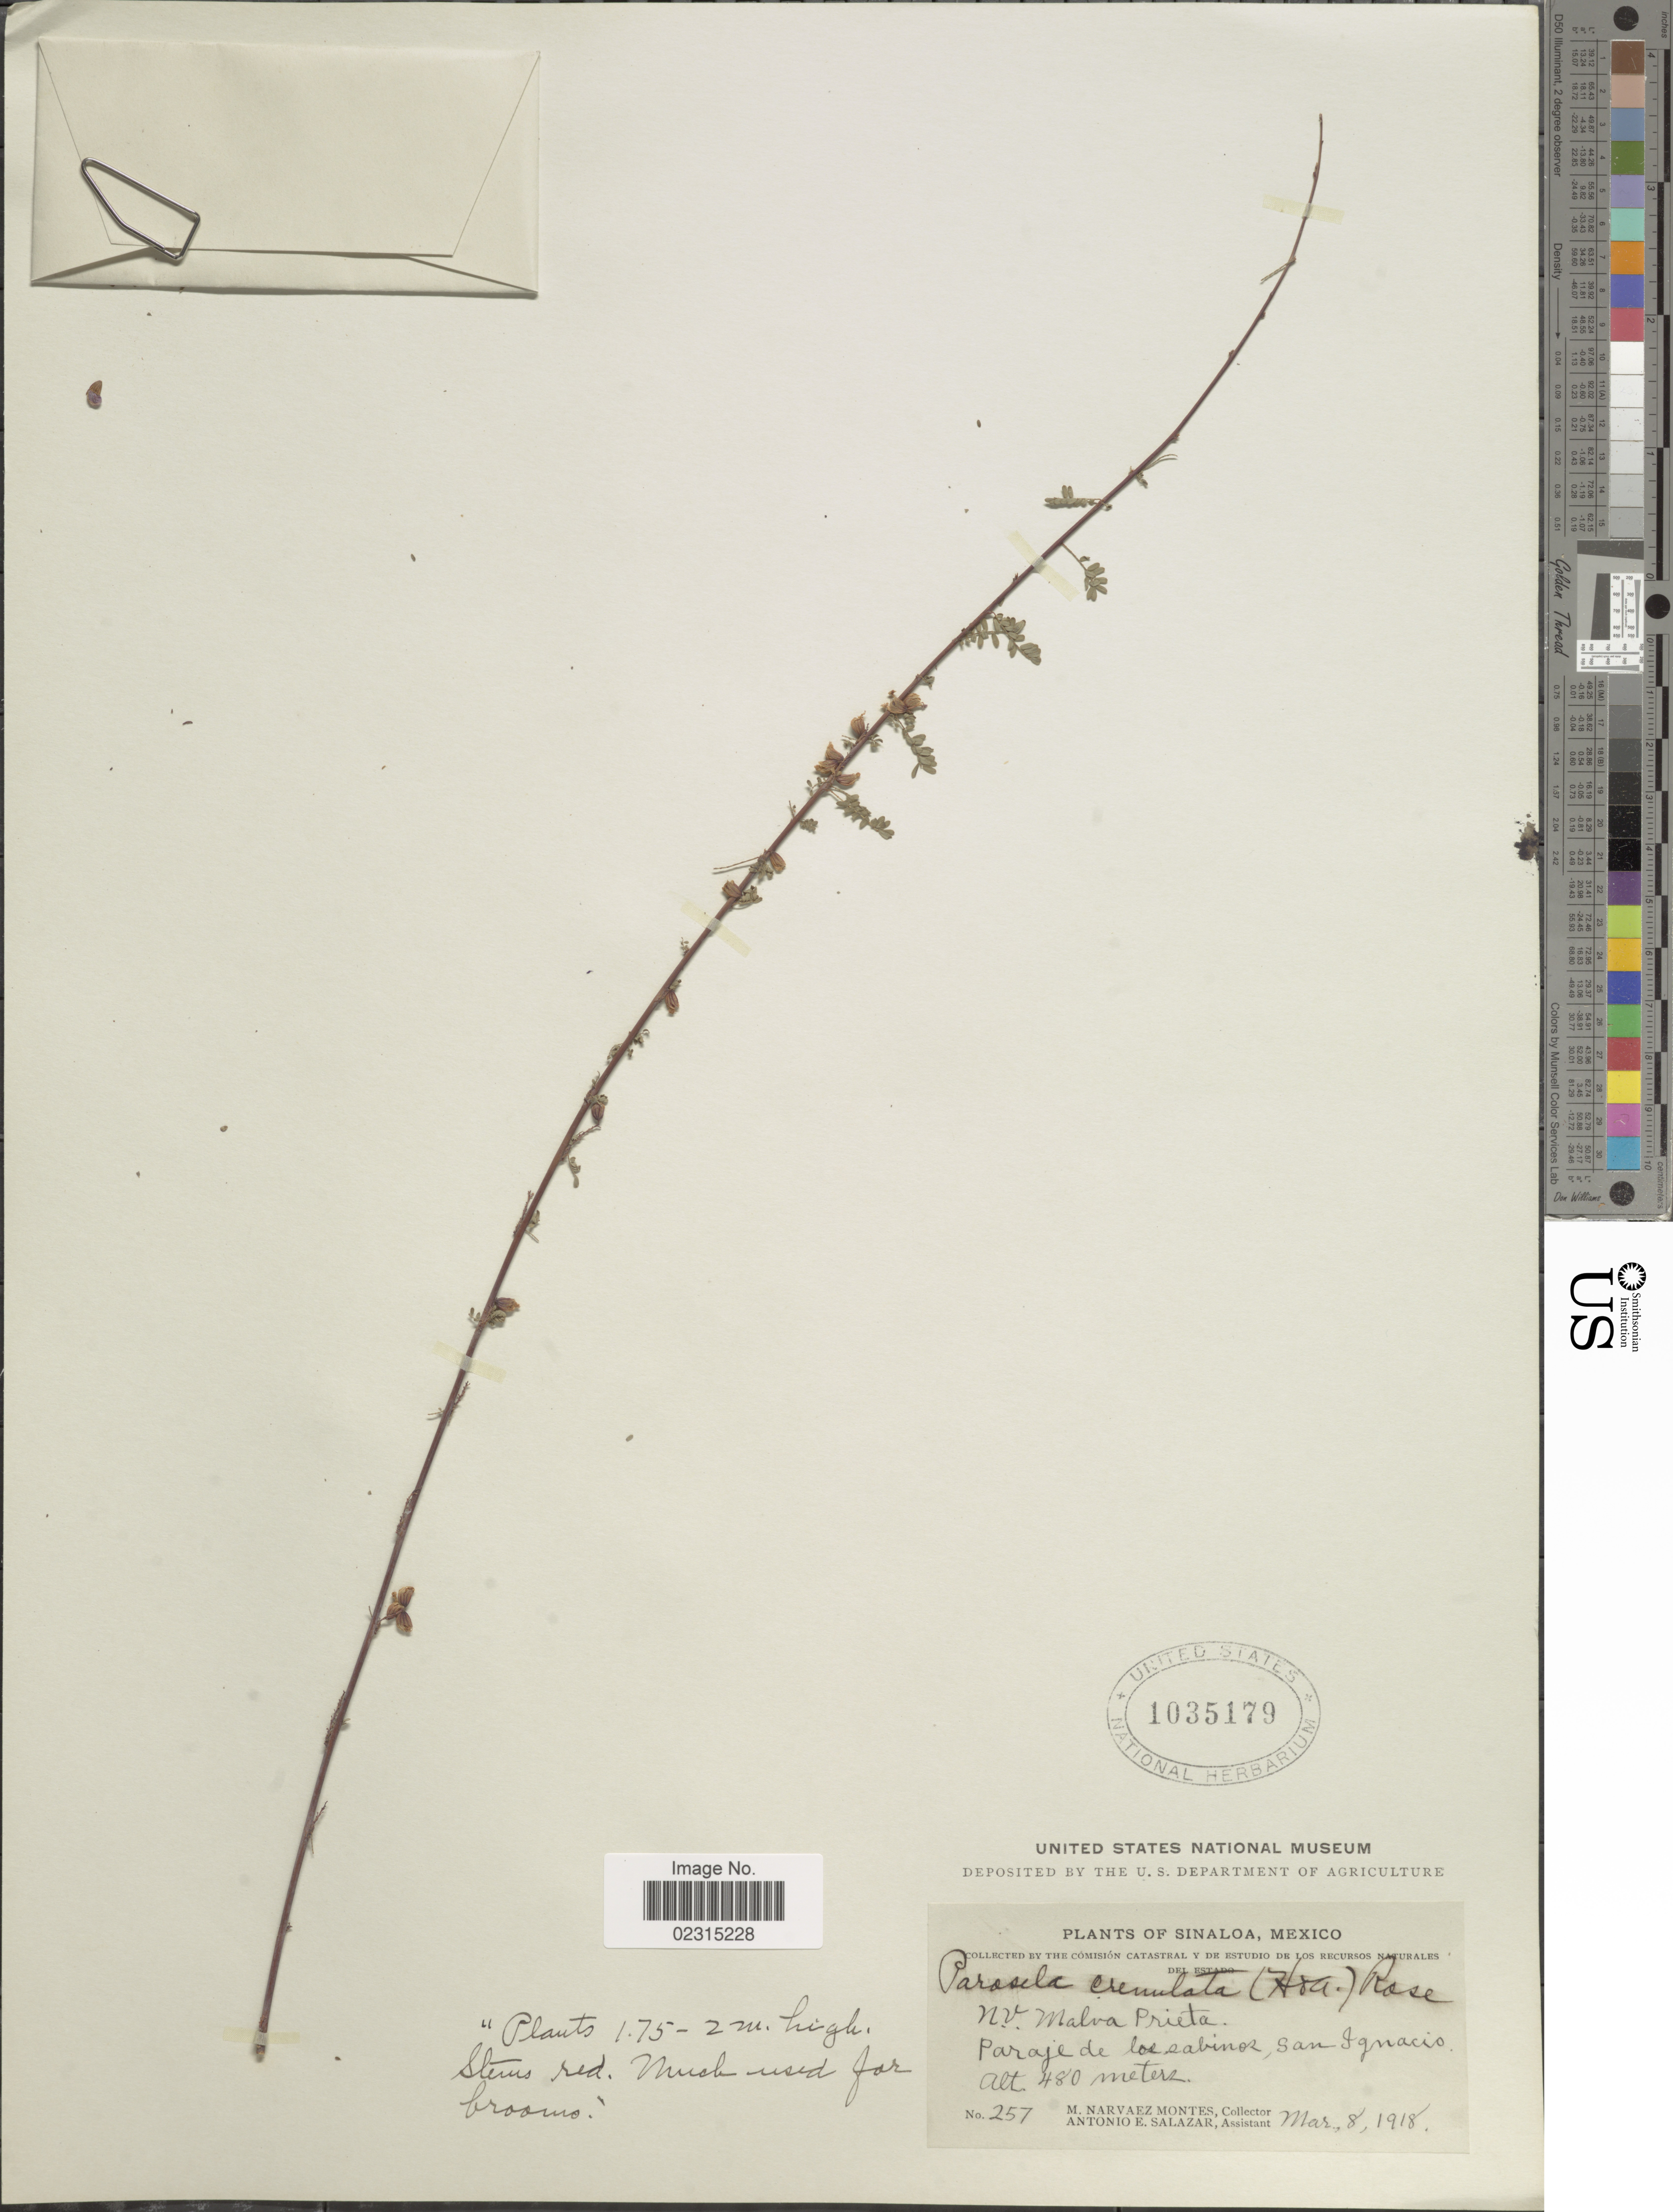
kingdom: Plantae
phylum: Tracheophyta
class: Magnoliopsida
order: Fabales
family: Fabaceae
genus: Marina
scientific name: Marina crenulata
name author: (Hook.) Barneby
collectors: M. Navarez Montes & A. E. Salazar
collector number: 257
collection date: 1918-03-08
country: Mexico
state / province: Sinaloa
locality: N.V. Malva Prieta, Paraje de los sabinos, San Ignacio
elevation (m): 480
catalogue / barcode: US 1035179